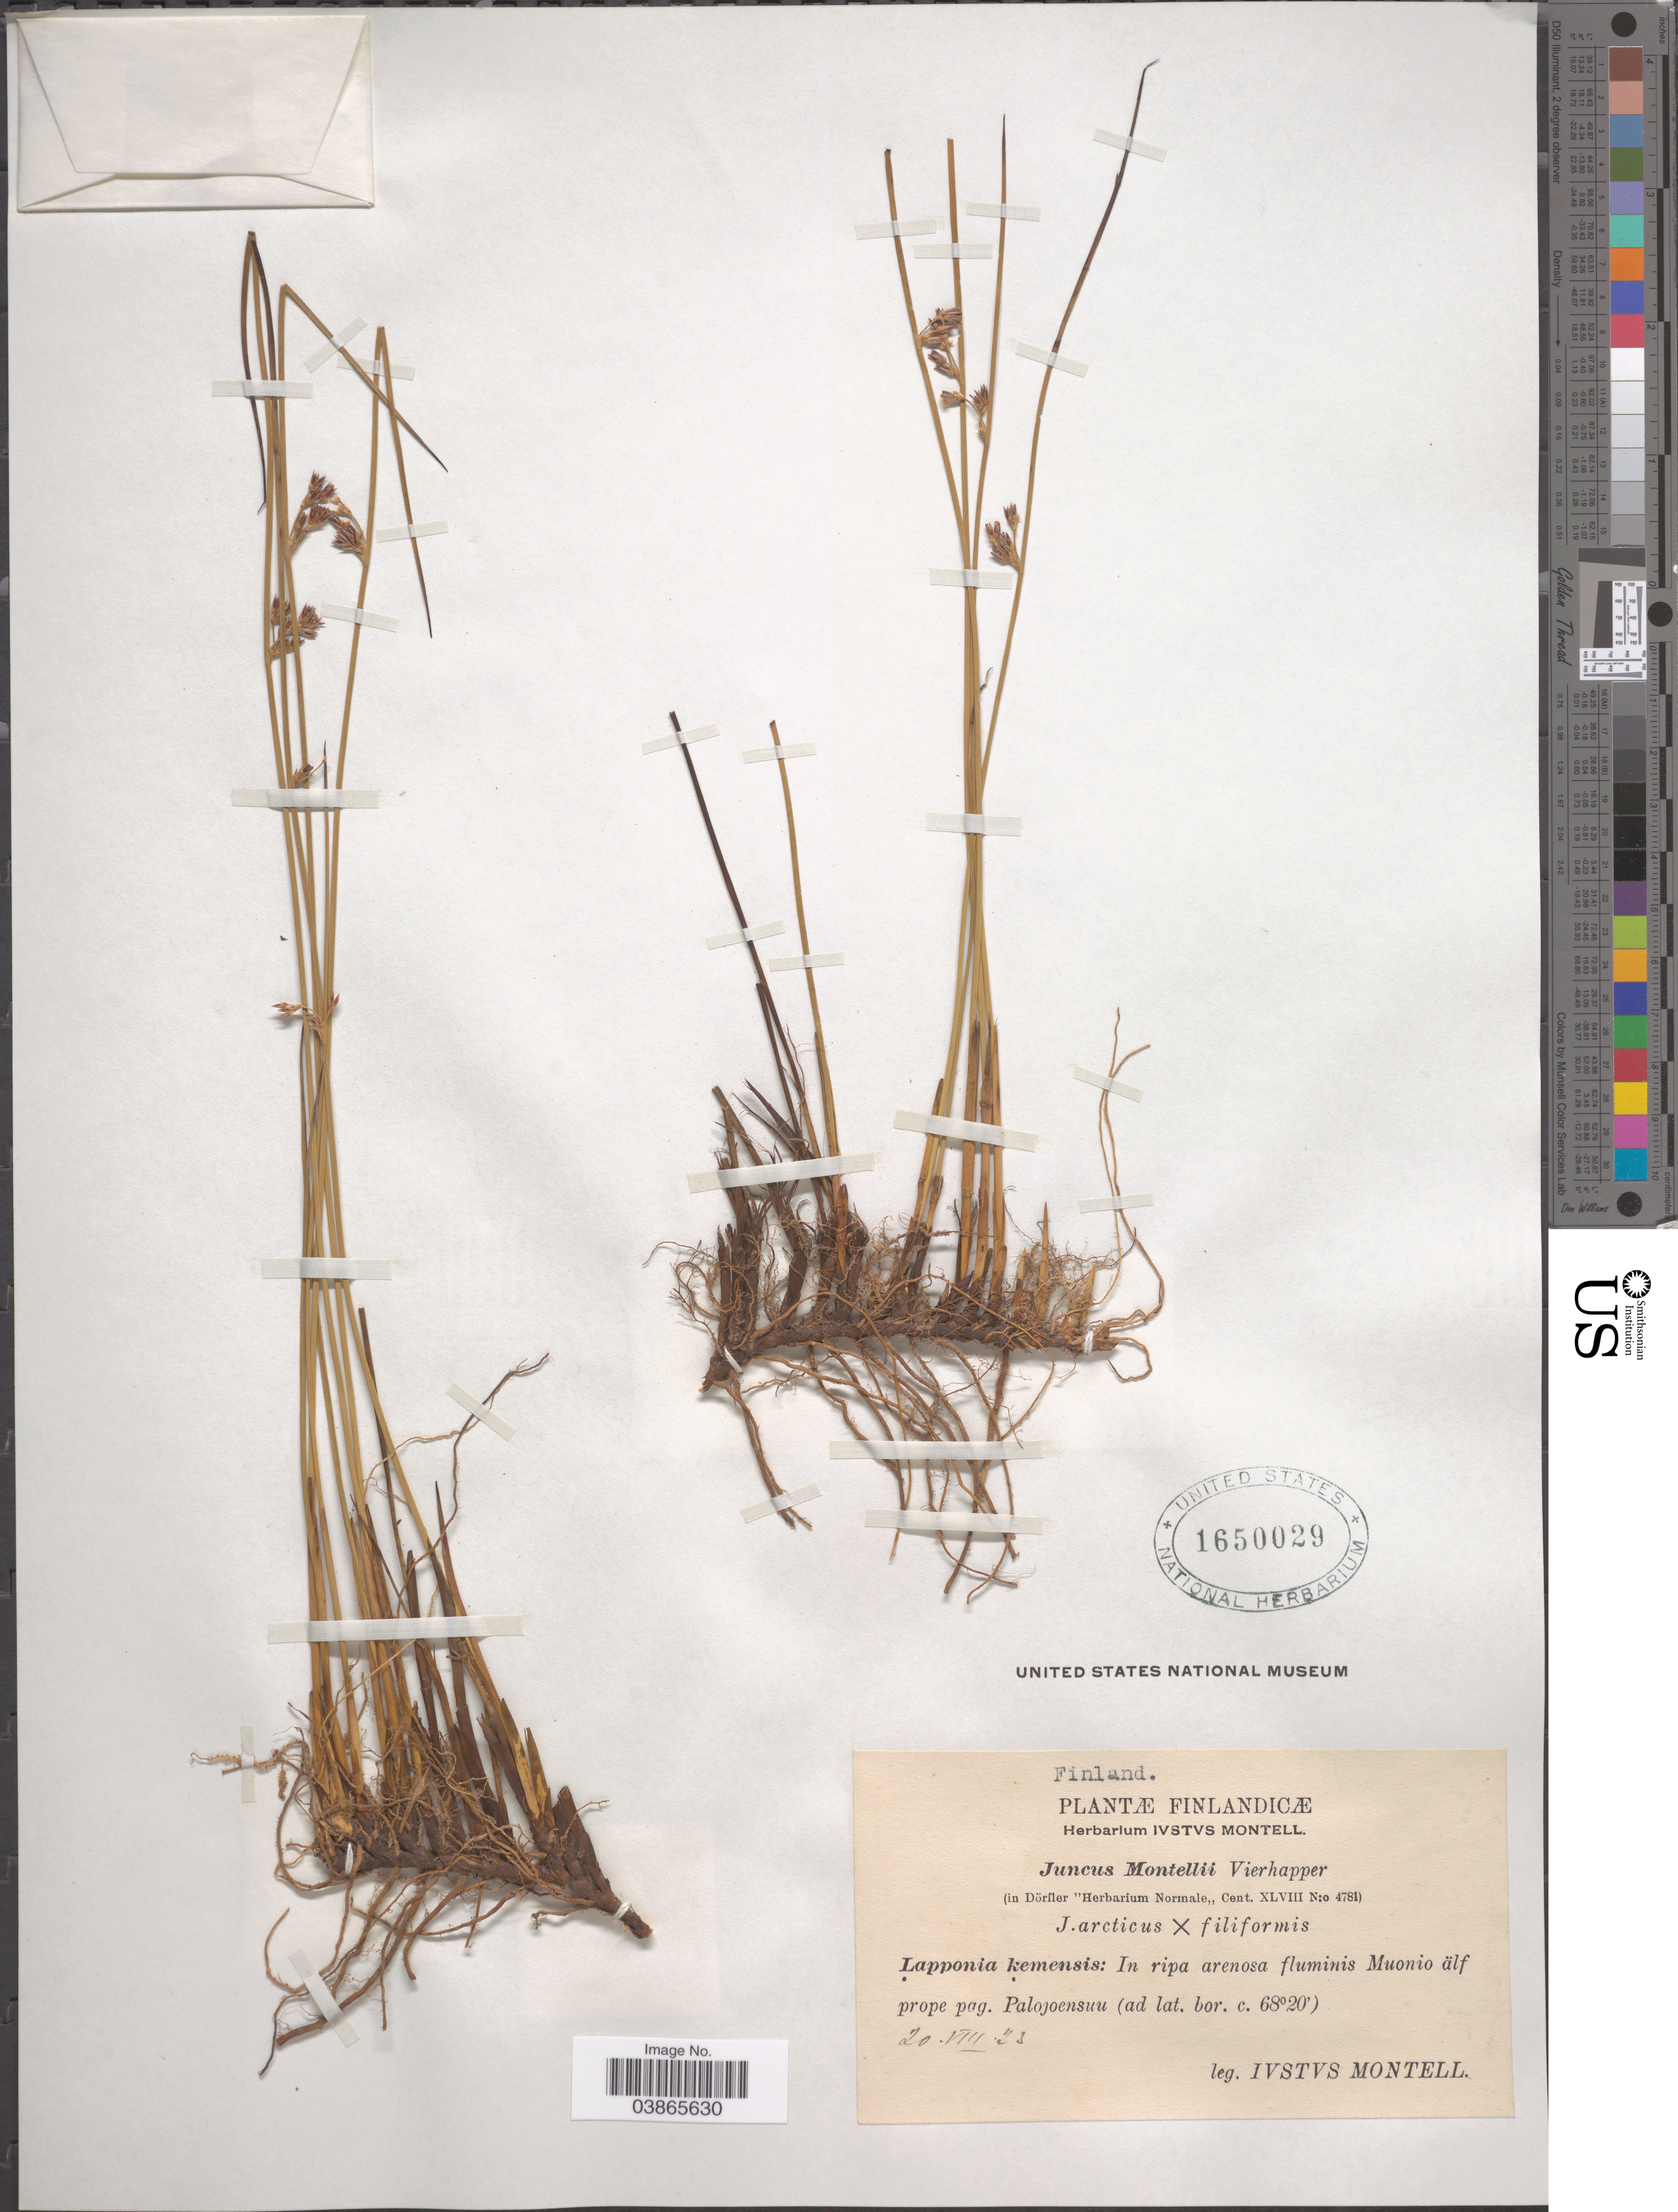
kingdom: Plantae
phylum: Tracheophyta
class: Liliopsida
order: Poales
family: Juncaceae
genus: Juncus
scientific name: Juncus montellii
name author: Vierh.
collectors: I. Montell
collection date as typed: Transcribed d/m/y: 20/8/23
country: Finland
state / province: Lappi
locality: Lapponia kemensis: In ripa arenosa fluminis Muonio älf prope pag. Palojoensuu.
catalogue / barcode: US 1650029